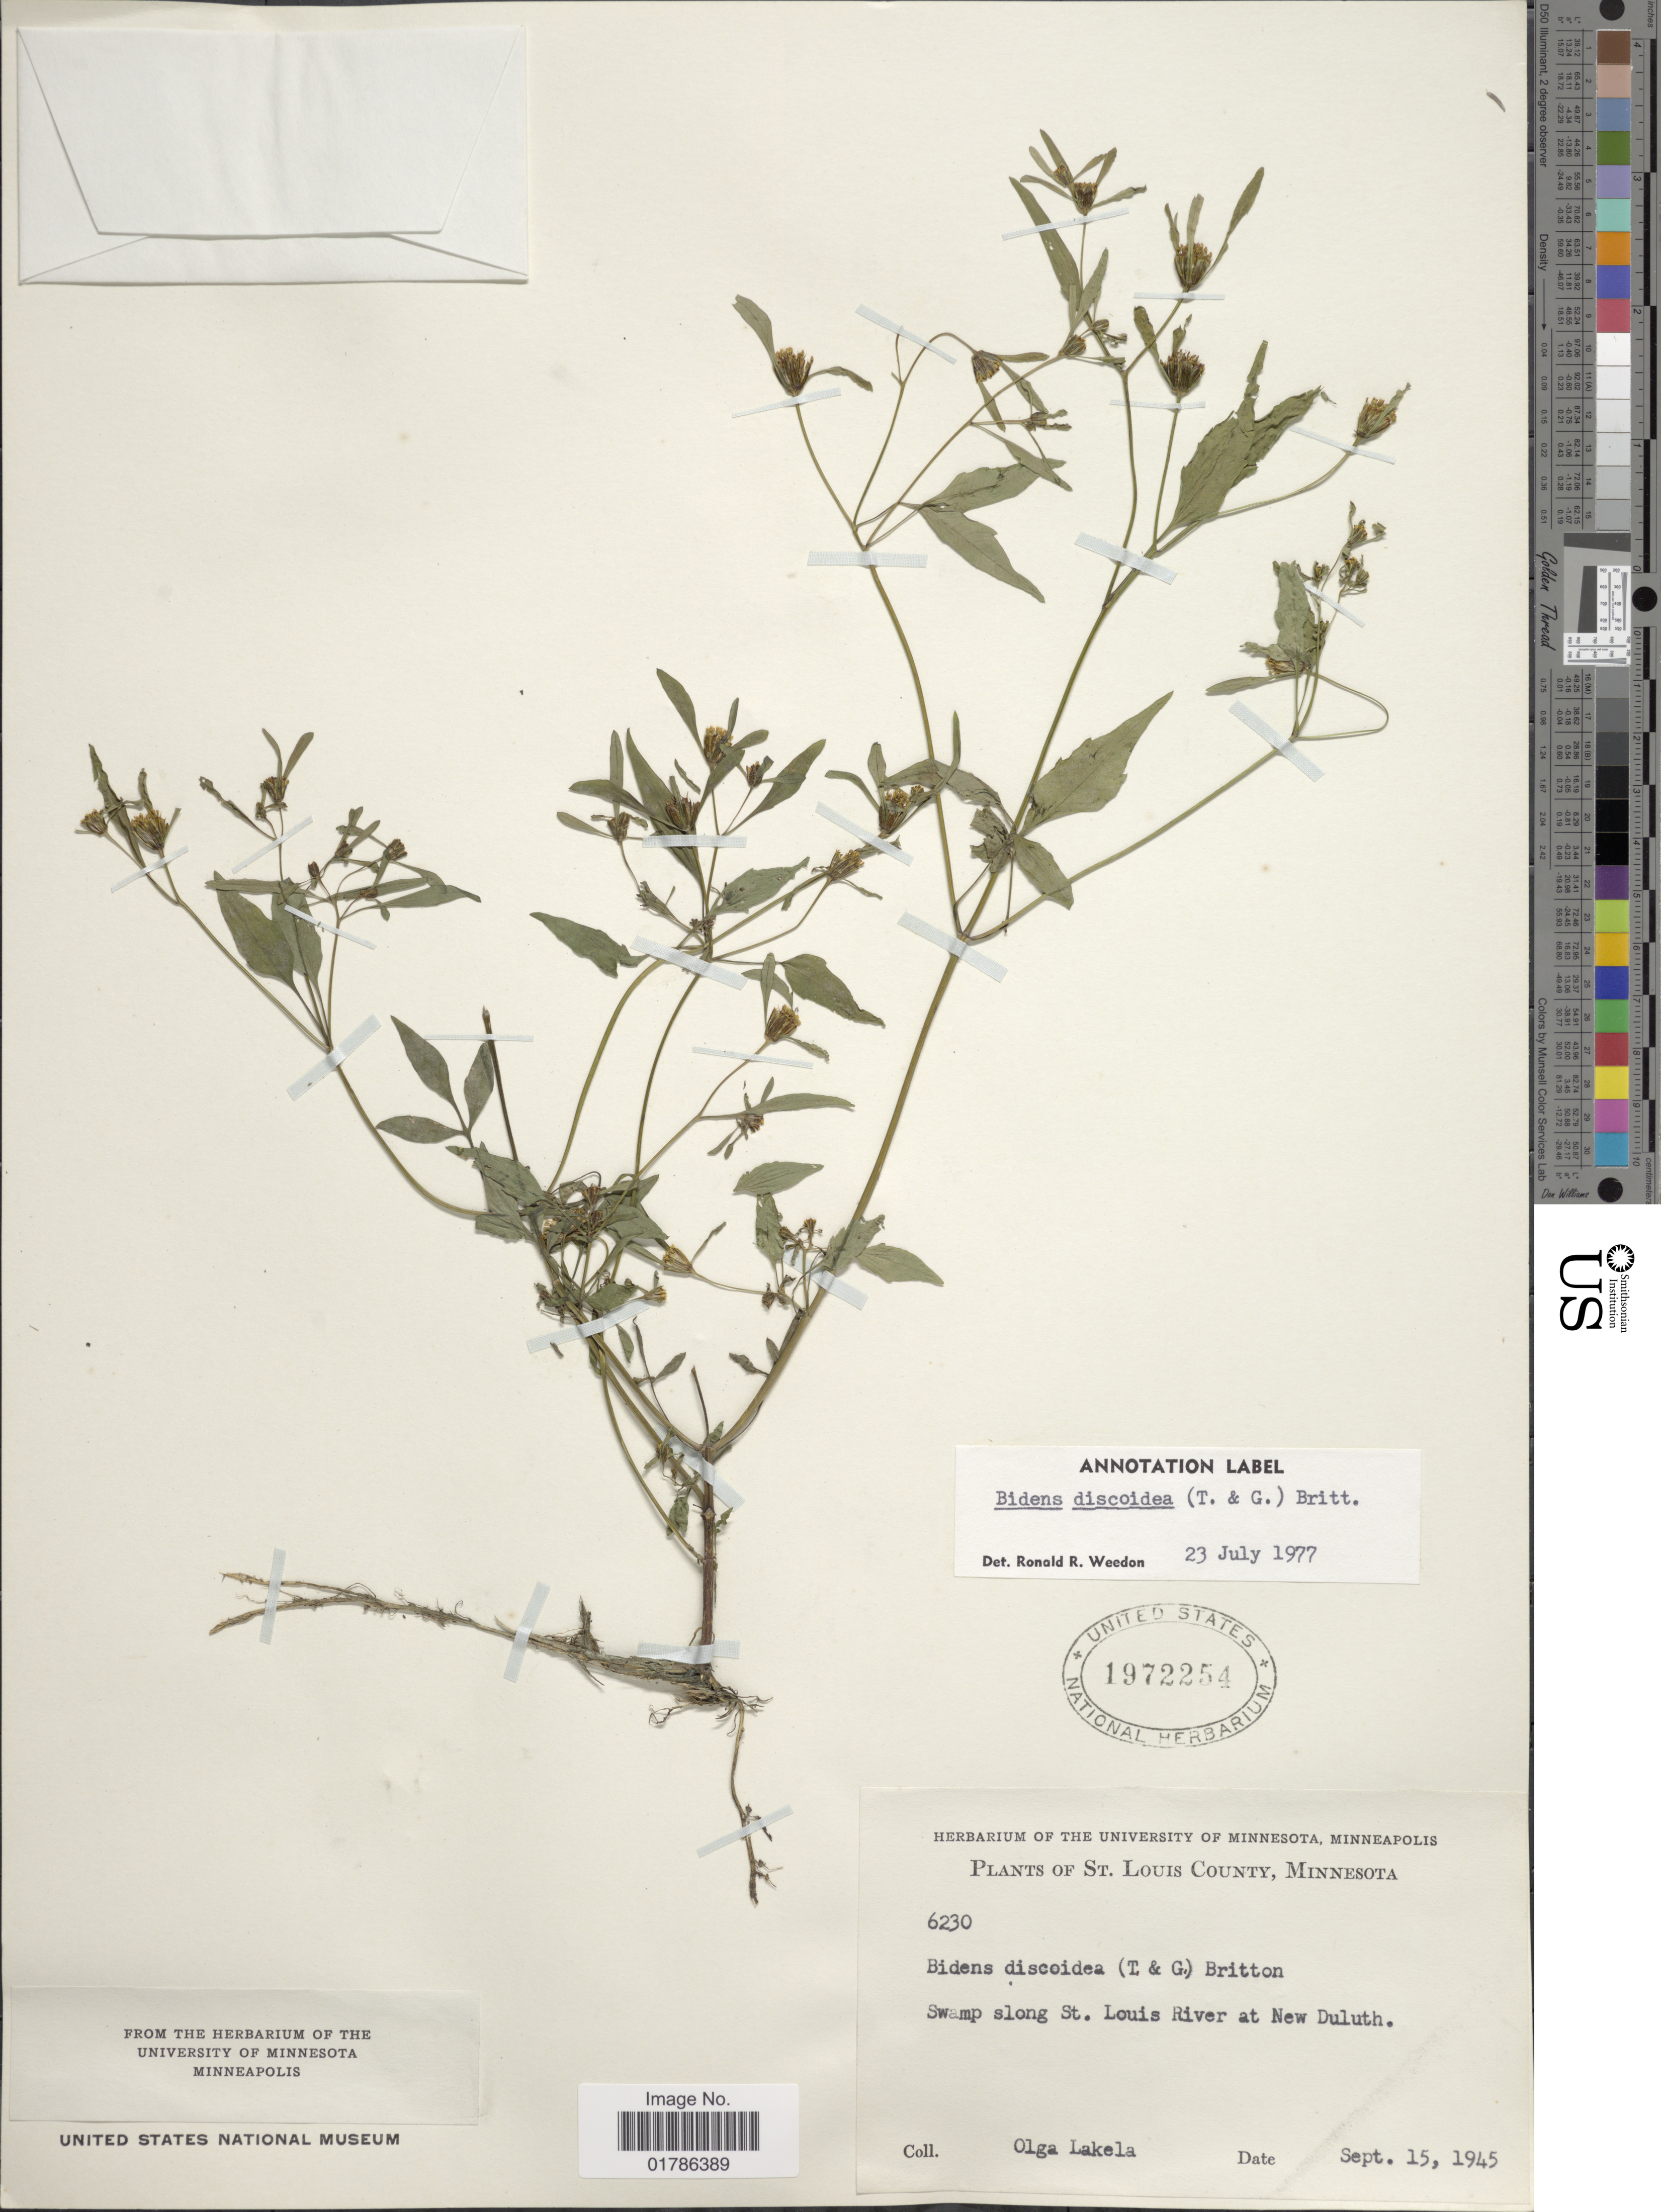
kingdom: Plantae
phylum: Tracheophyta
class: Magnoliopsida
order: Asterales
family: Asteraceae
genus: Bidens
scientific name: Bidens discoidea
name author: (Torr. & A. Gray) Britton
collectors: O. K. Lakela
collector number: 6230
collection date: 1945-09-15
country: United States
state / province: Minnesota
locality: St. Louis County, swamp along St. Louis River at New Duluth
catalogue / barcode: US 1972254